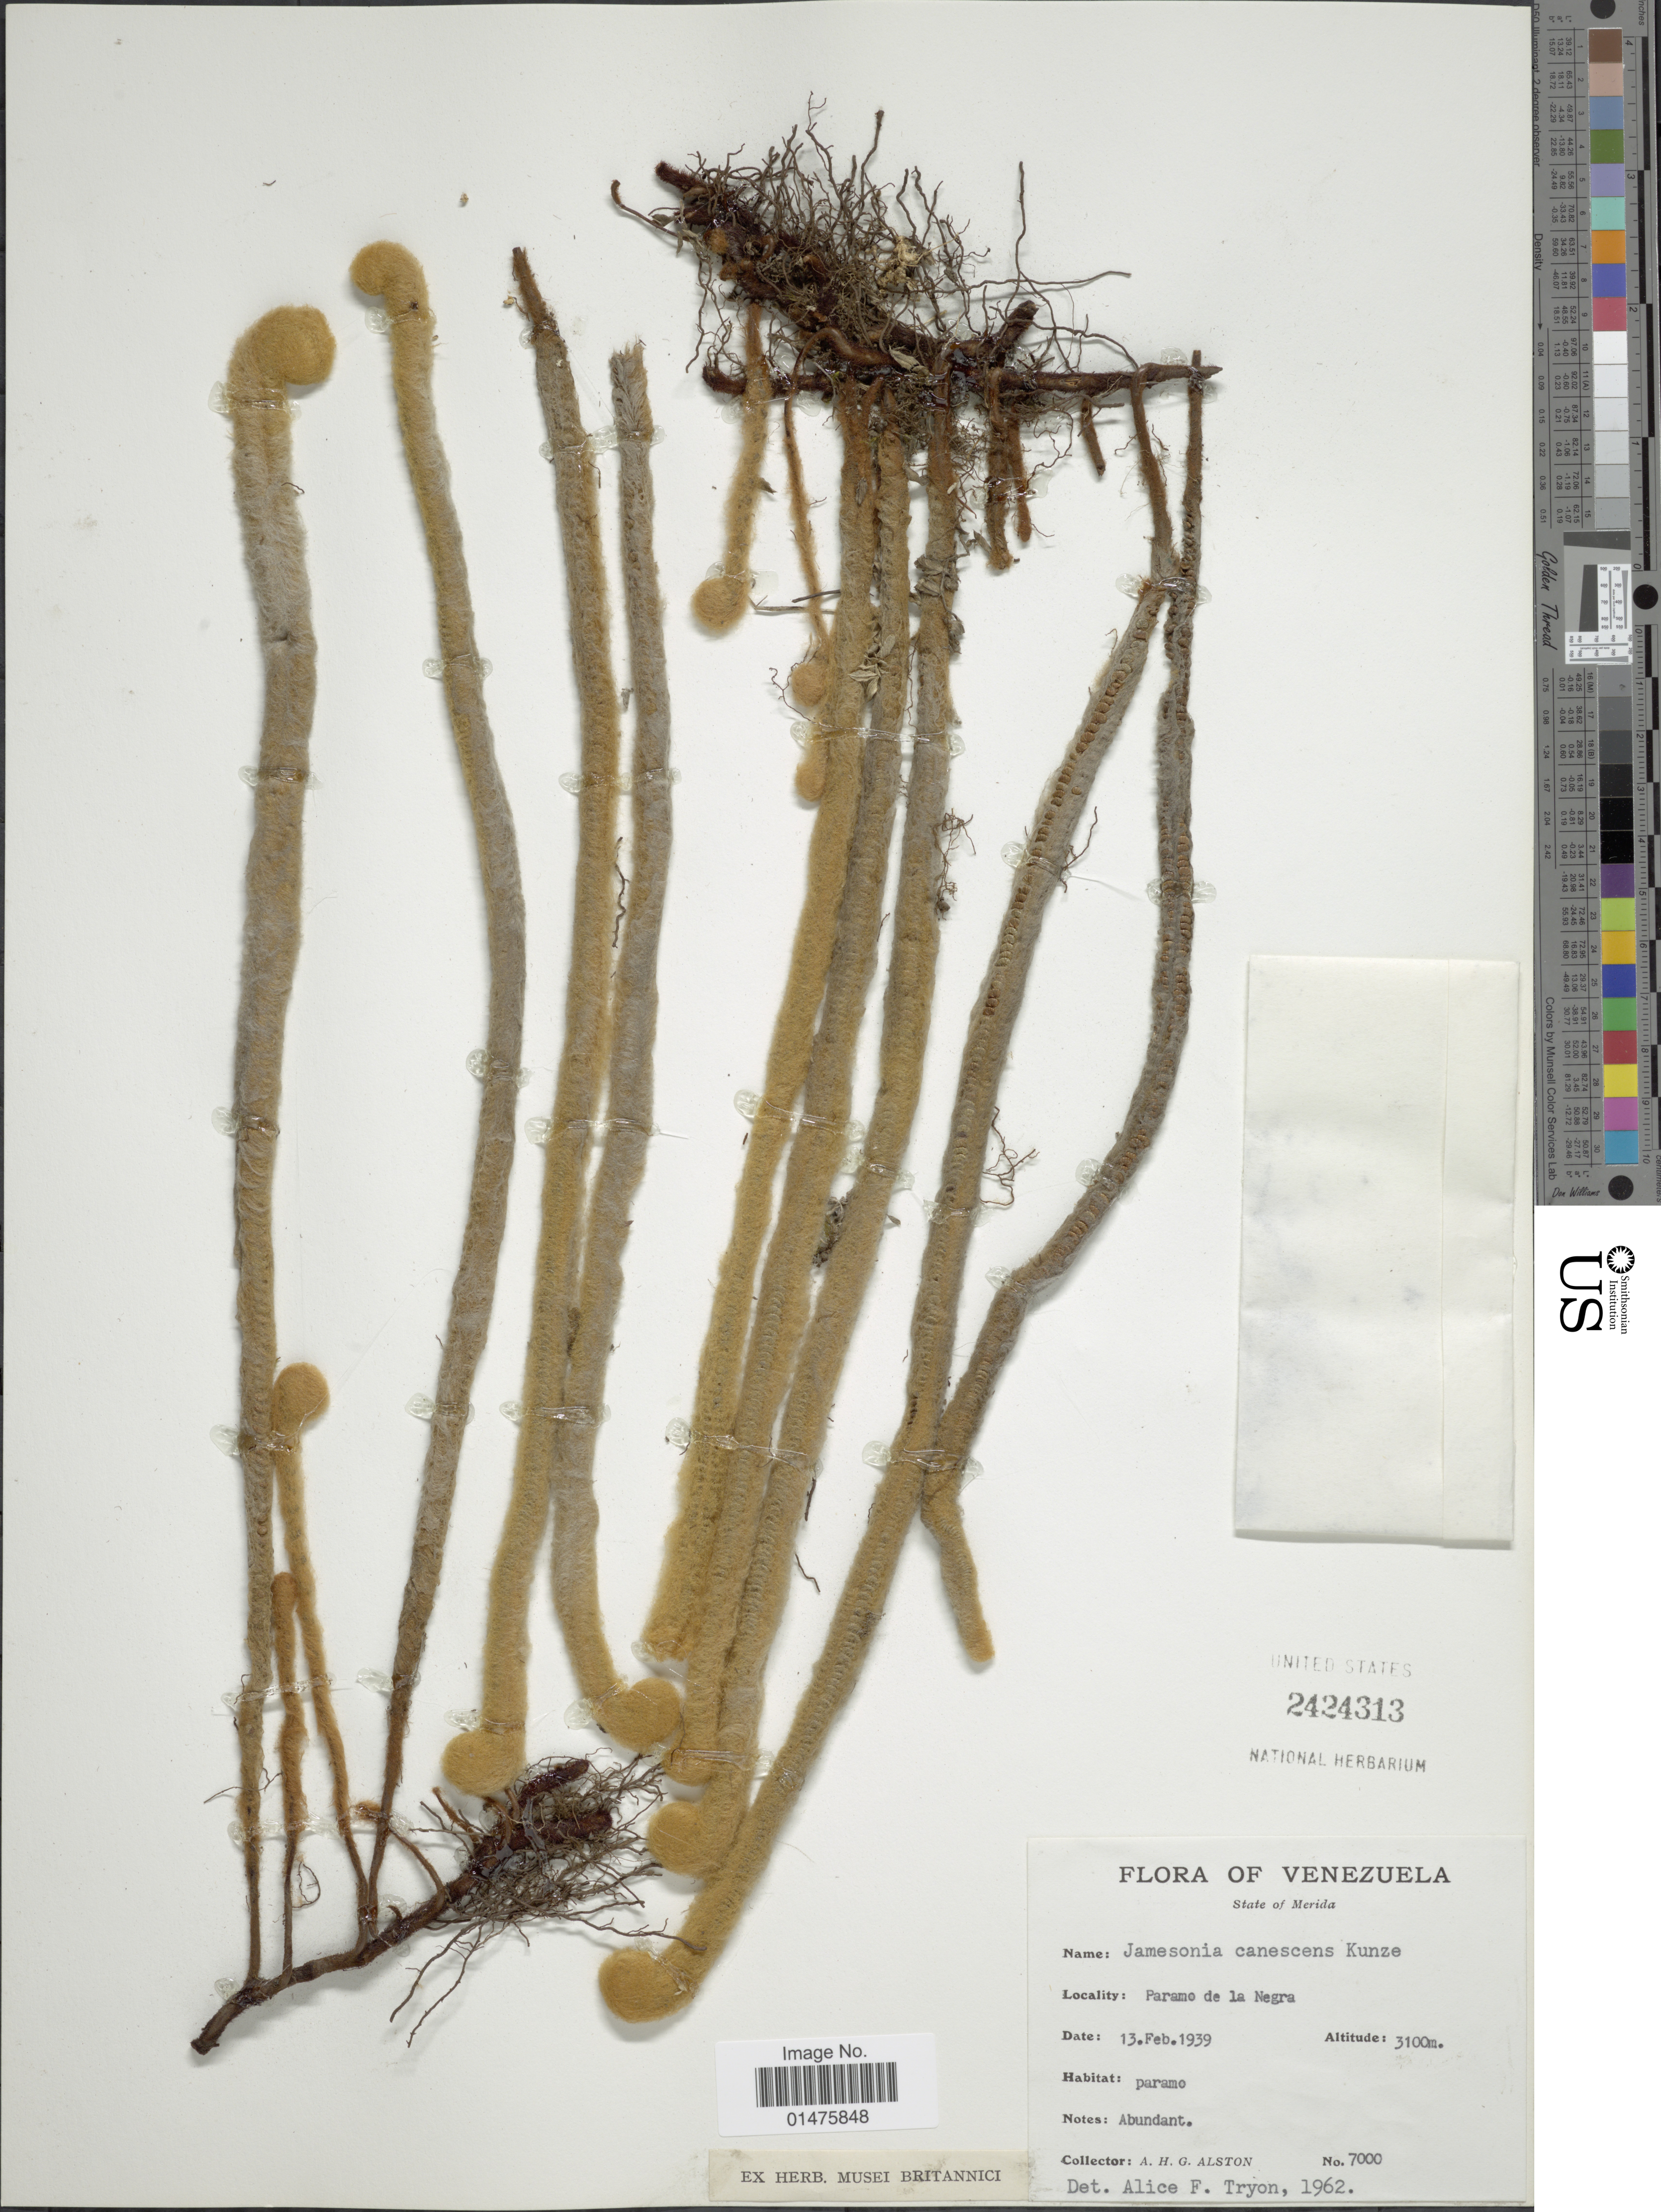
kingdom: Plantae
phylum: Tracheophyta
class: Polypodiopsida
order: Polypodiales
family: Pteridaceae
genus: Jamesonia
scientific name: Jamesonia canescens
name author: Kunze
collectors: A. H. Alston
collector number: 7000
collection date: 1939-02-13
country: Venezuela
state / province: Mérida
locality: Paramo de la Negra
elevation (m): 3100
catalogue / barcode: US 2424313